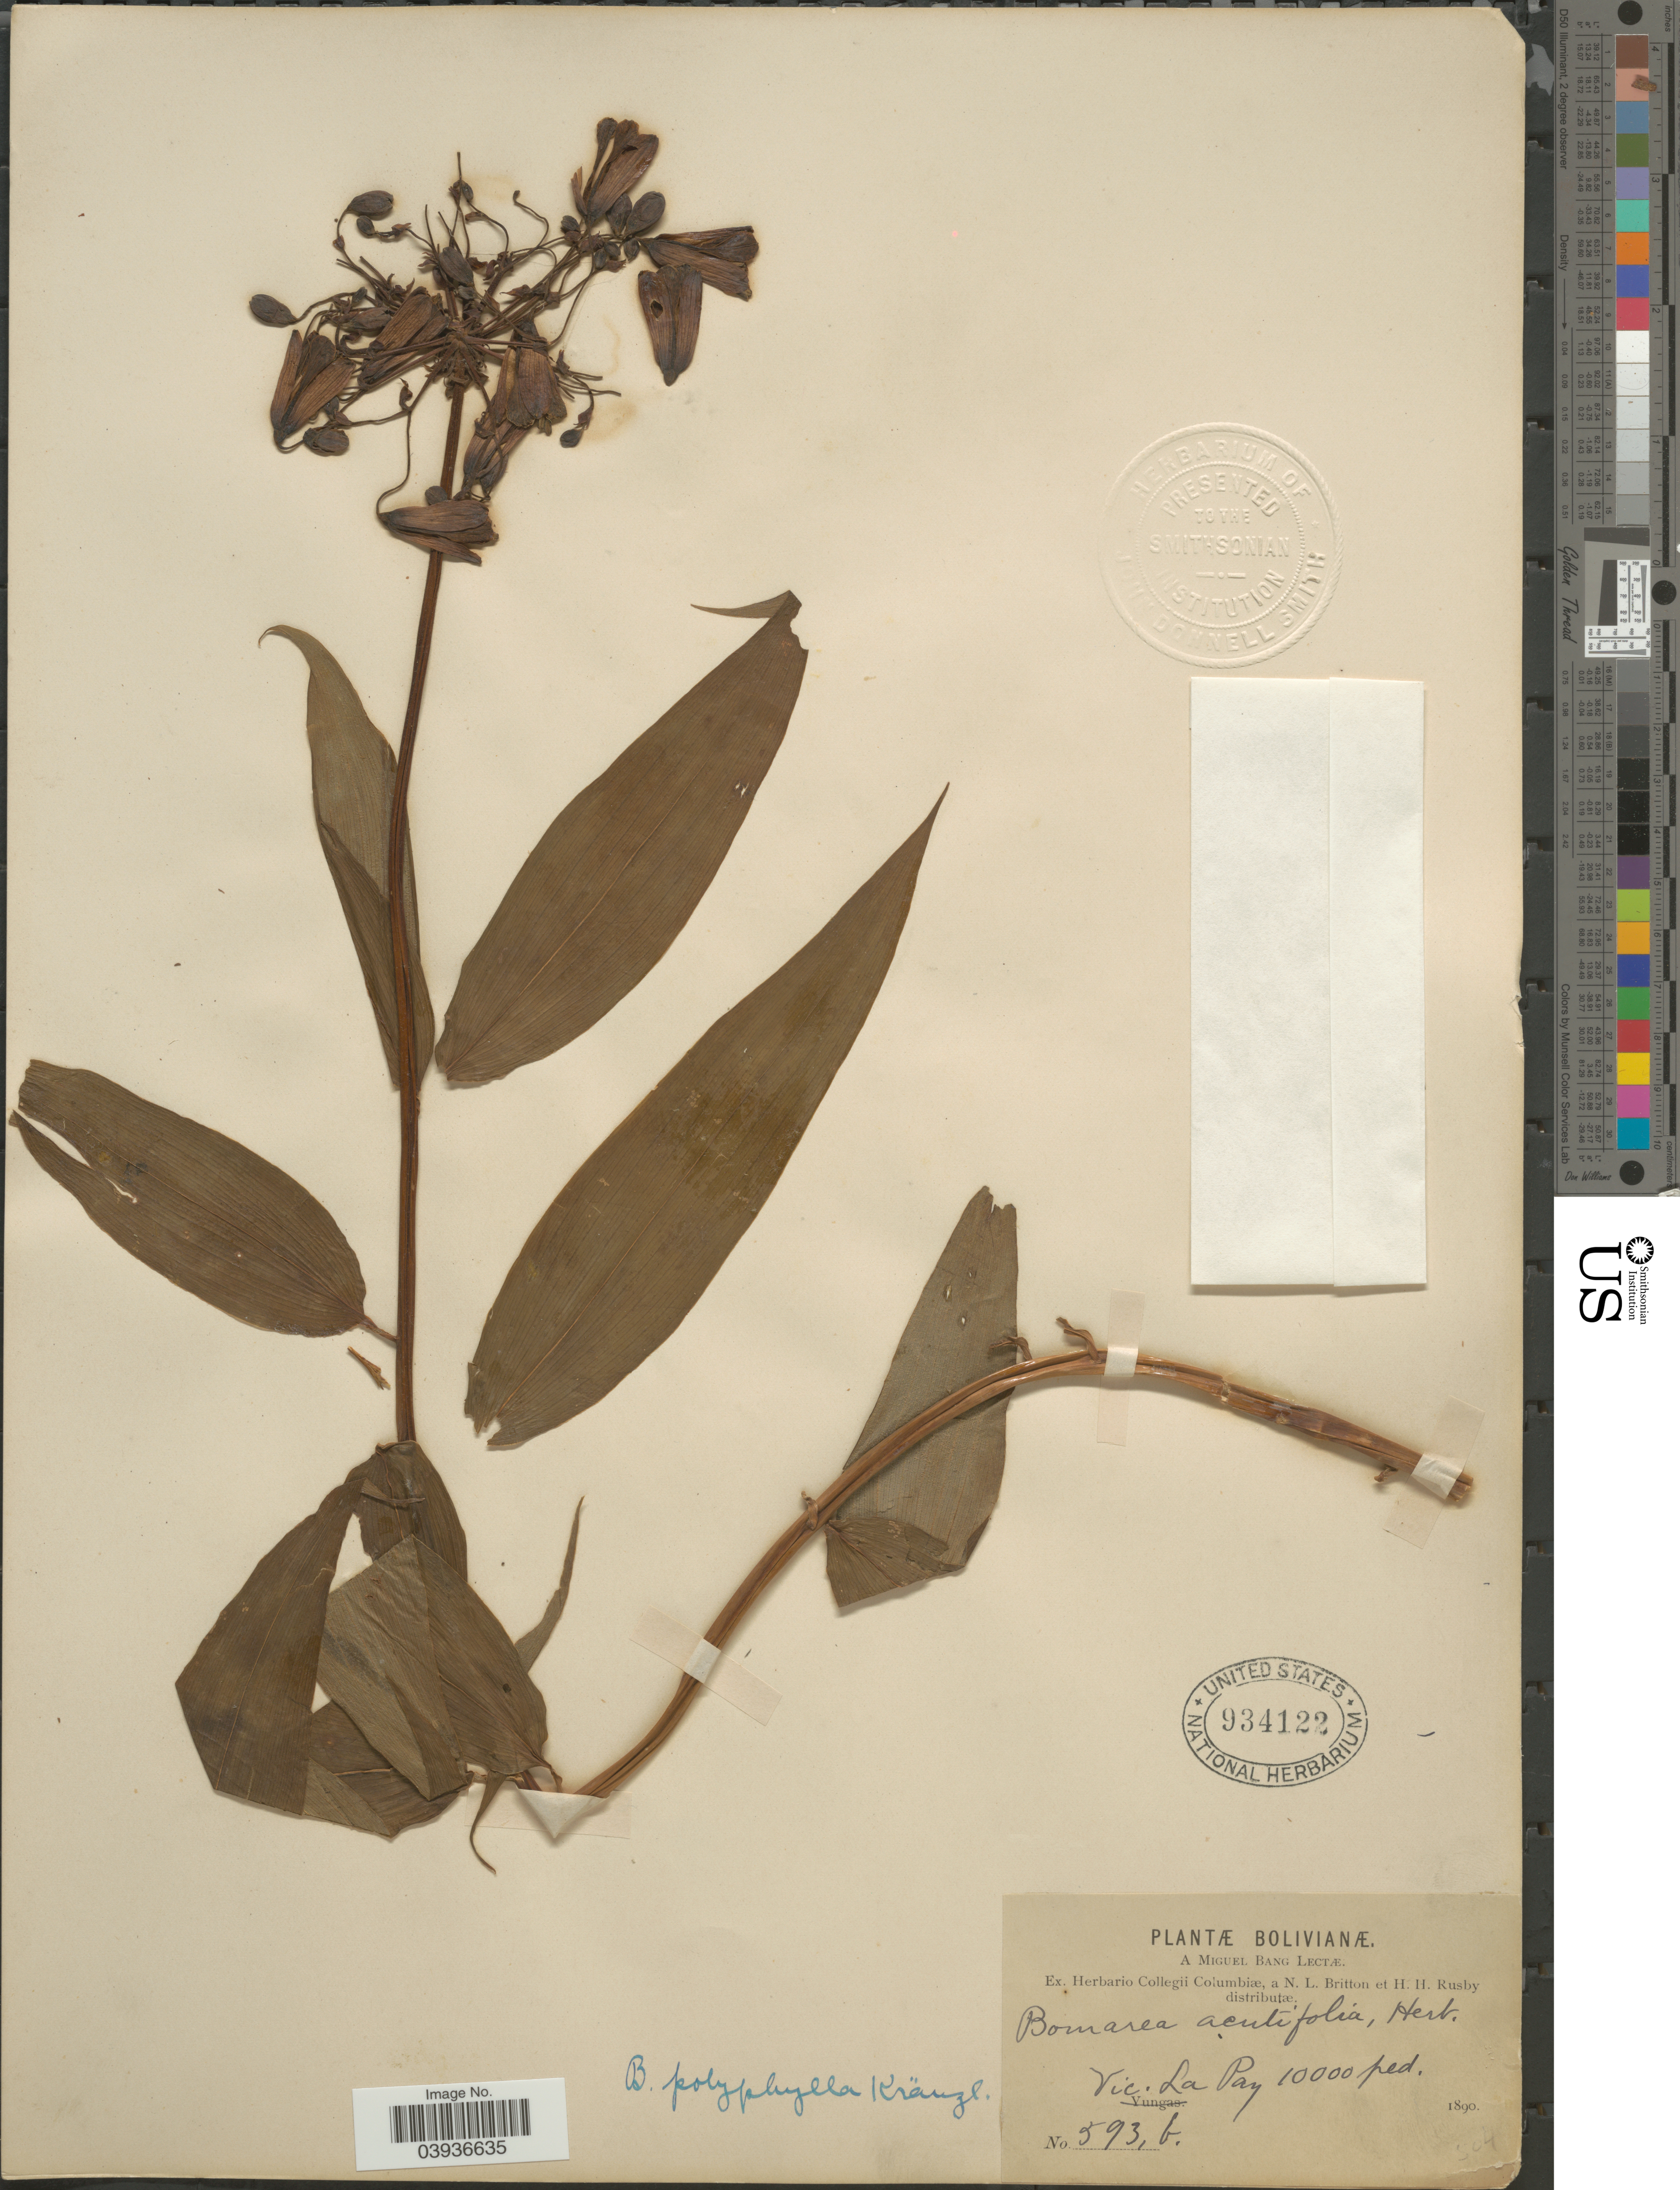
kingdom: Plantae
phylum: Tracheophyta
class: Liliopsida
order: Liliales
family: Alstroemeriaceae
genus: Bomarea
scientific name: Bomarea ovata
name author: (Cav.) Mirb.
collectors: M. Bang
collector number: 593b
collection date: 1890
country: Bolivia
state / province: La Paz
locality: Vic. La Paz.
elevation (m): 3048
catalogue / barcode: US 934122